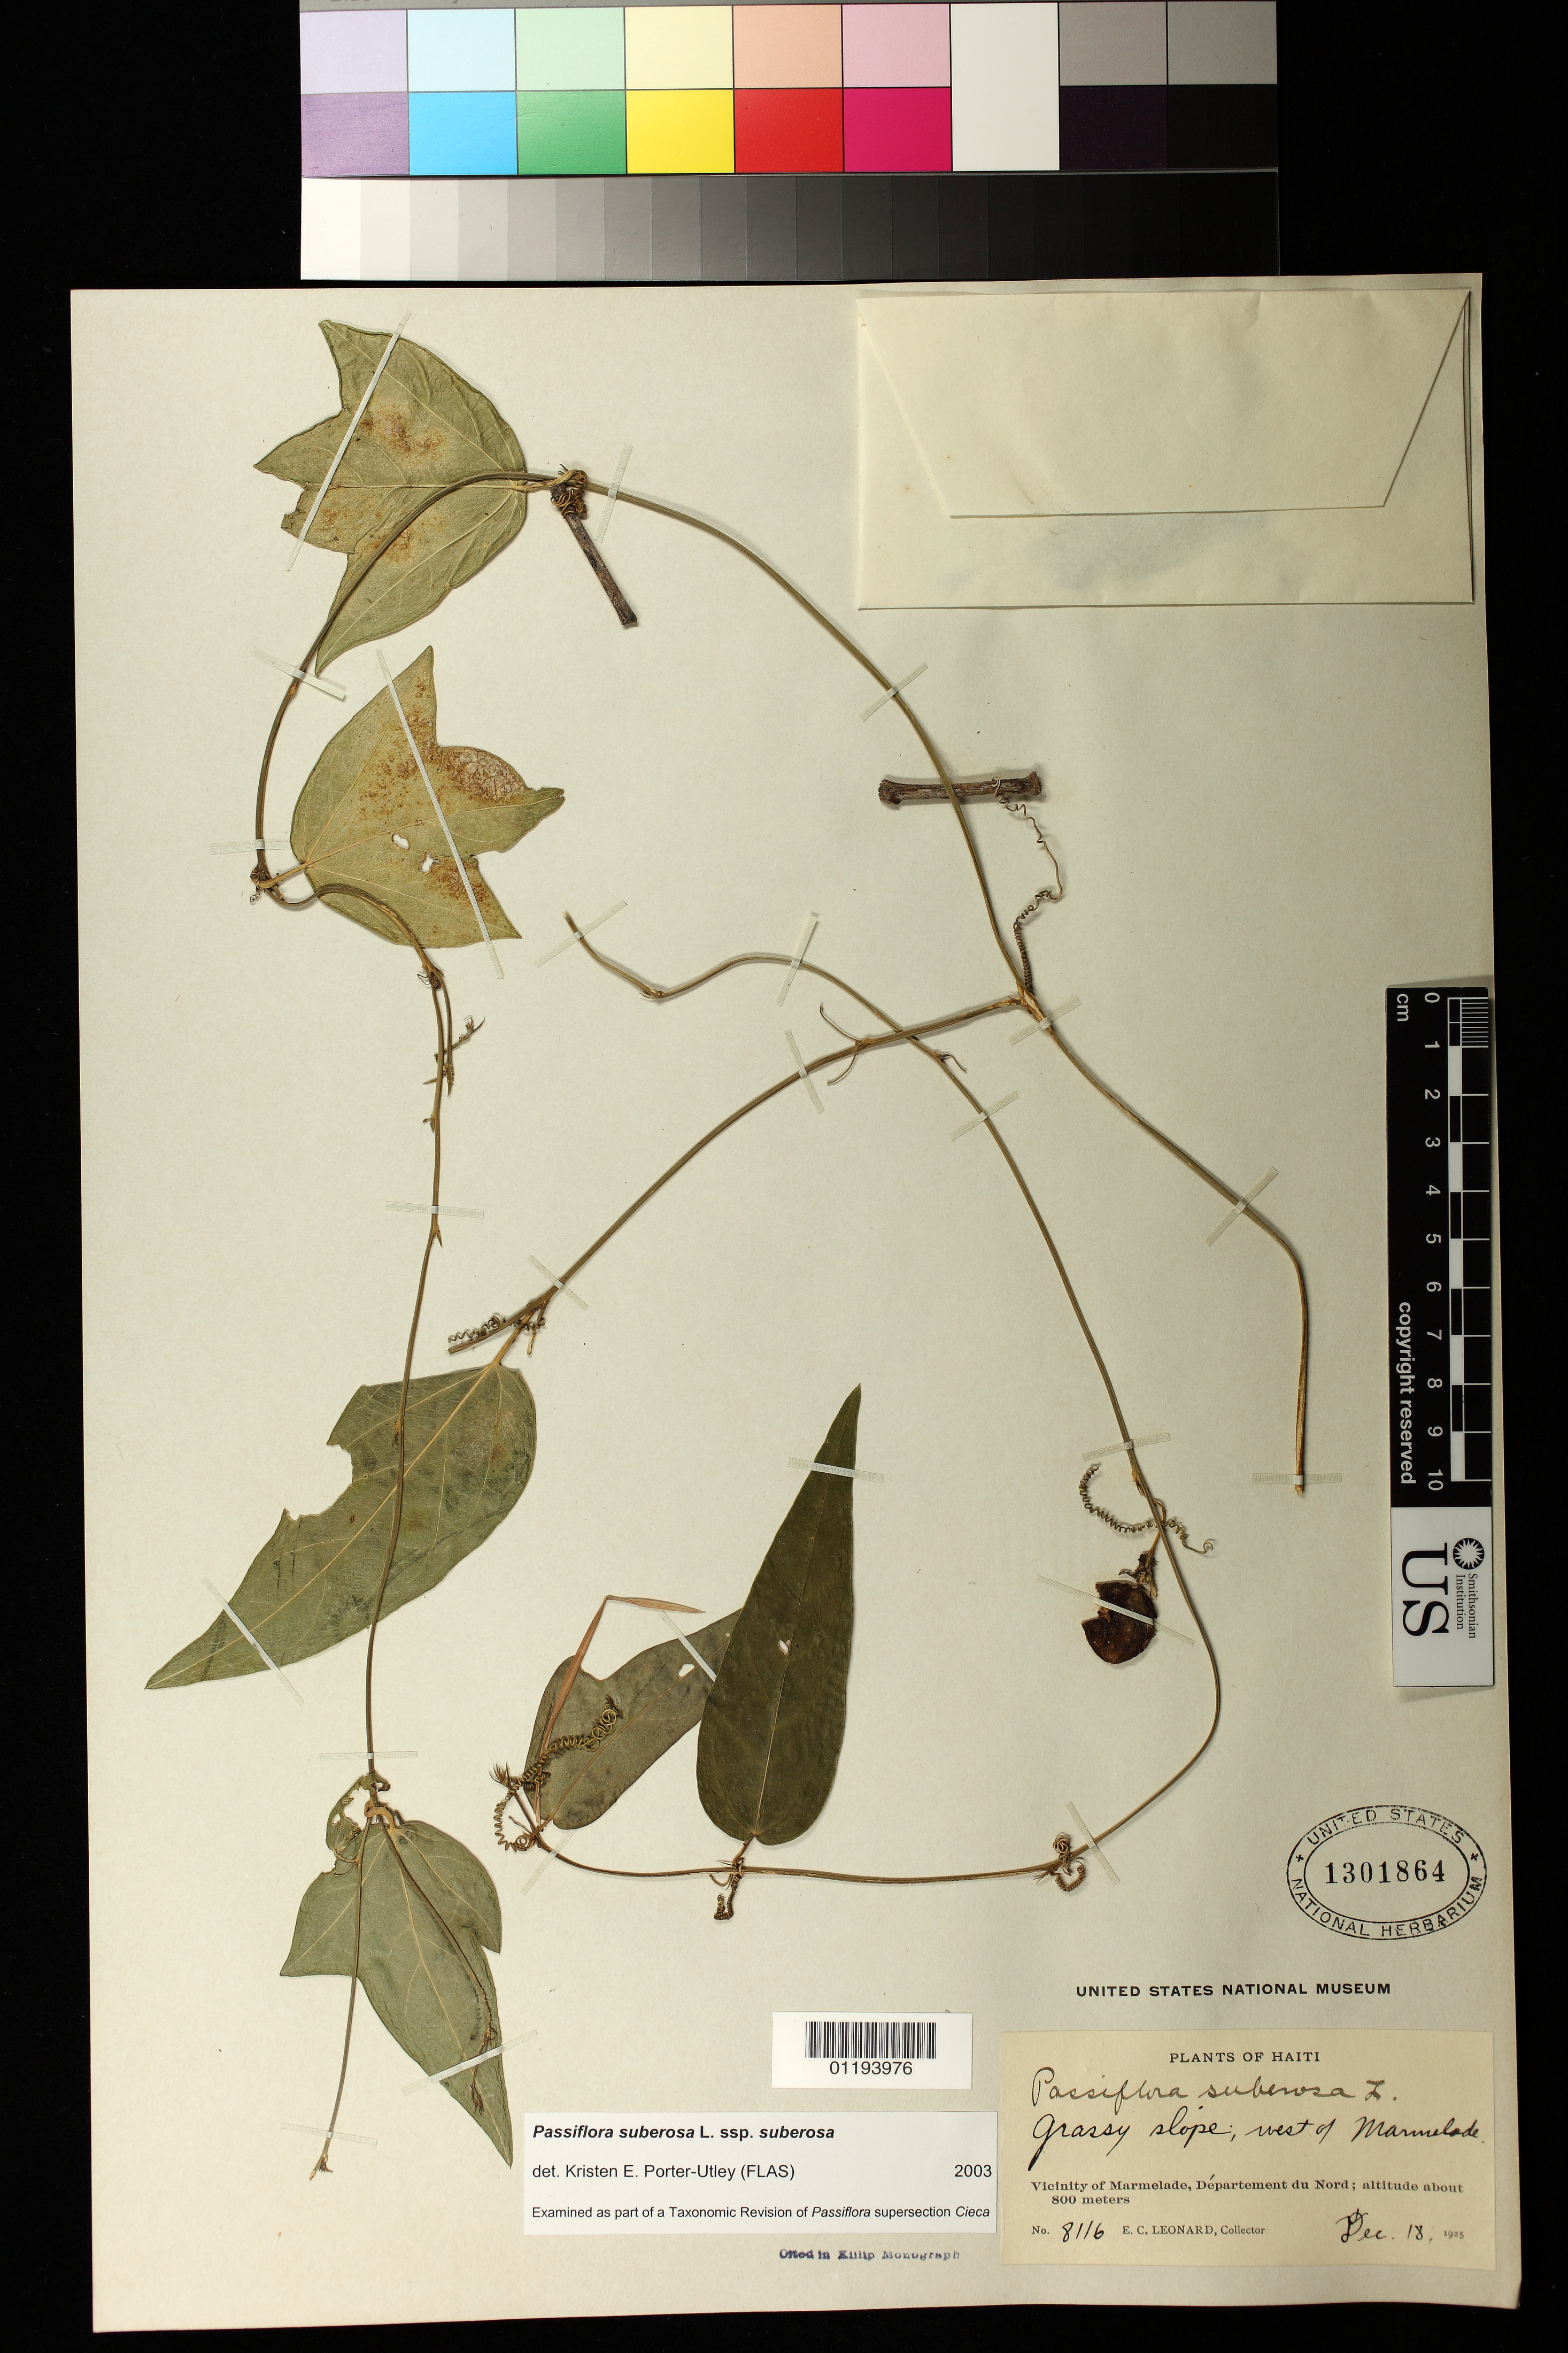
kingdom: Plantae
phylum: Tracheophyta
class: Magnoliopsida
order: Malpighiales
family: Passifloraceae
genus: Passiflora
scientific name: Passiflora suberosa subsp. suberosa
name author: L.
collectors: E. C. Leonard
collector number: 8116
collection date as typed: Dec 18 1925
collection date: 1925-12-18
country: Haiti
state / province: Artibonite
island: Hispaniola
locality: Vicinity of Marmelade, grassy slope west of Marmelade.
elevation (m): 800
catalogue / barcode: US 1301864